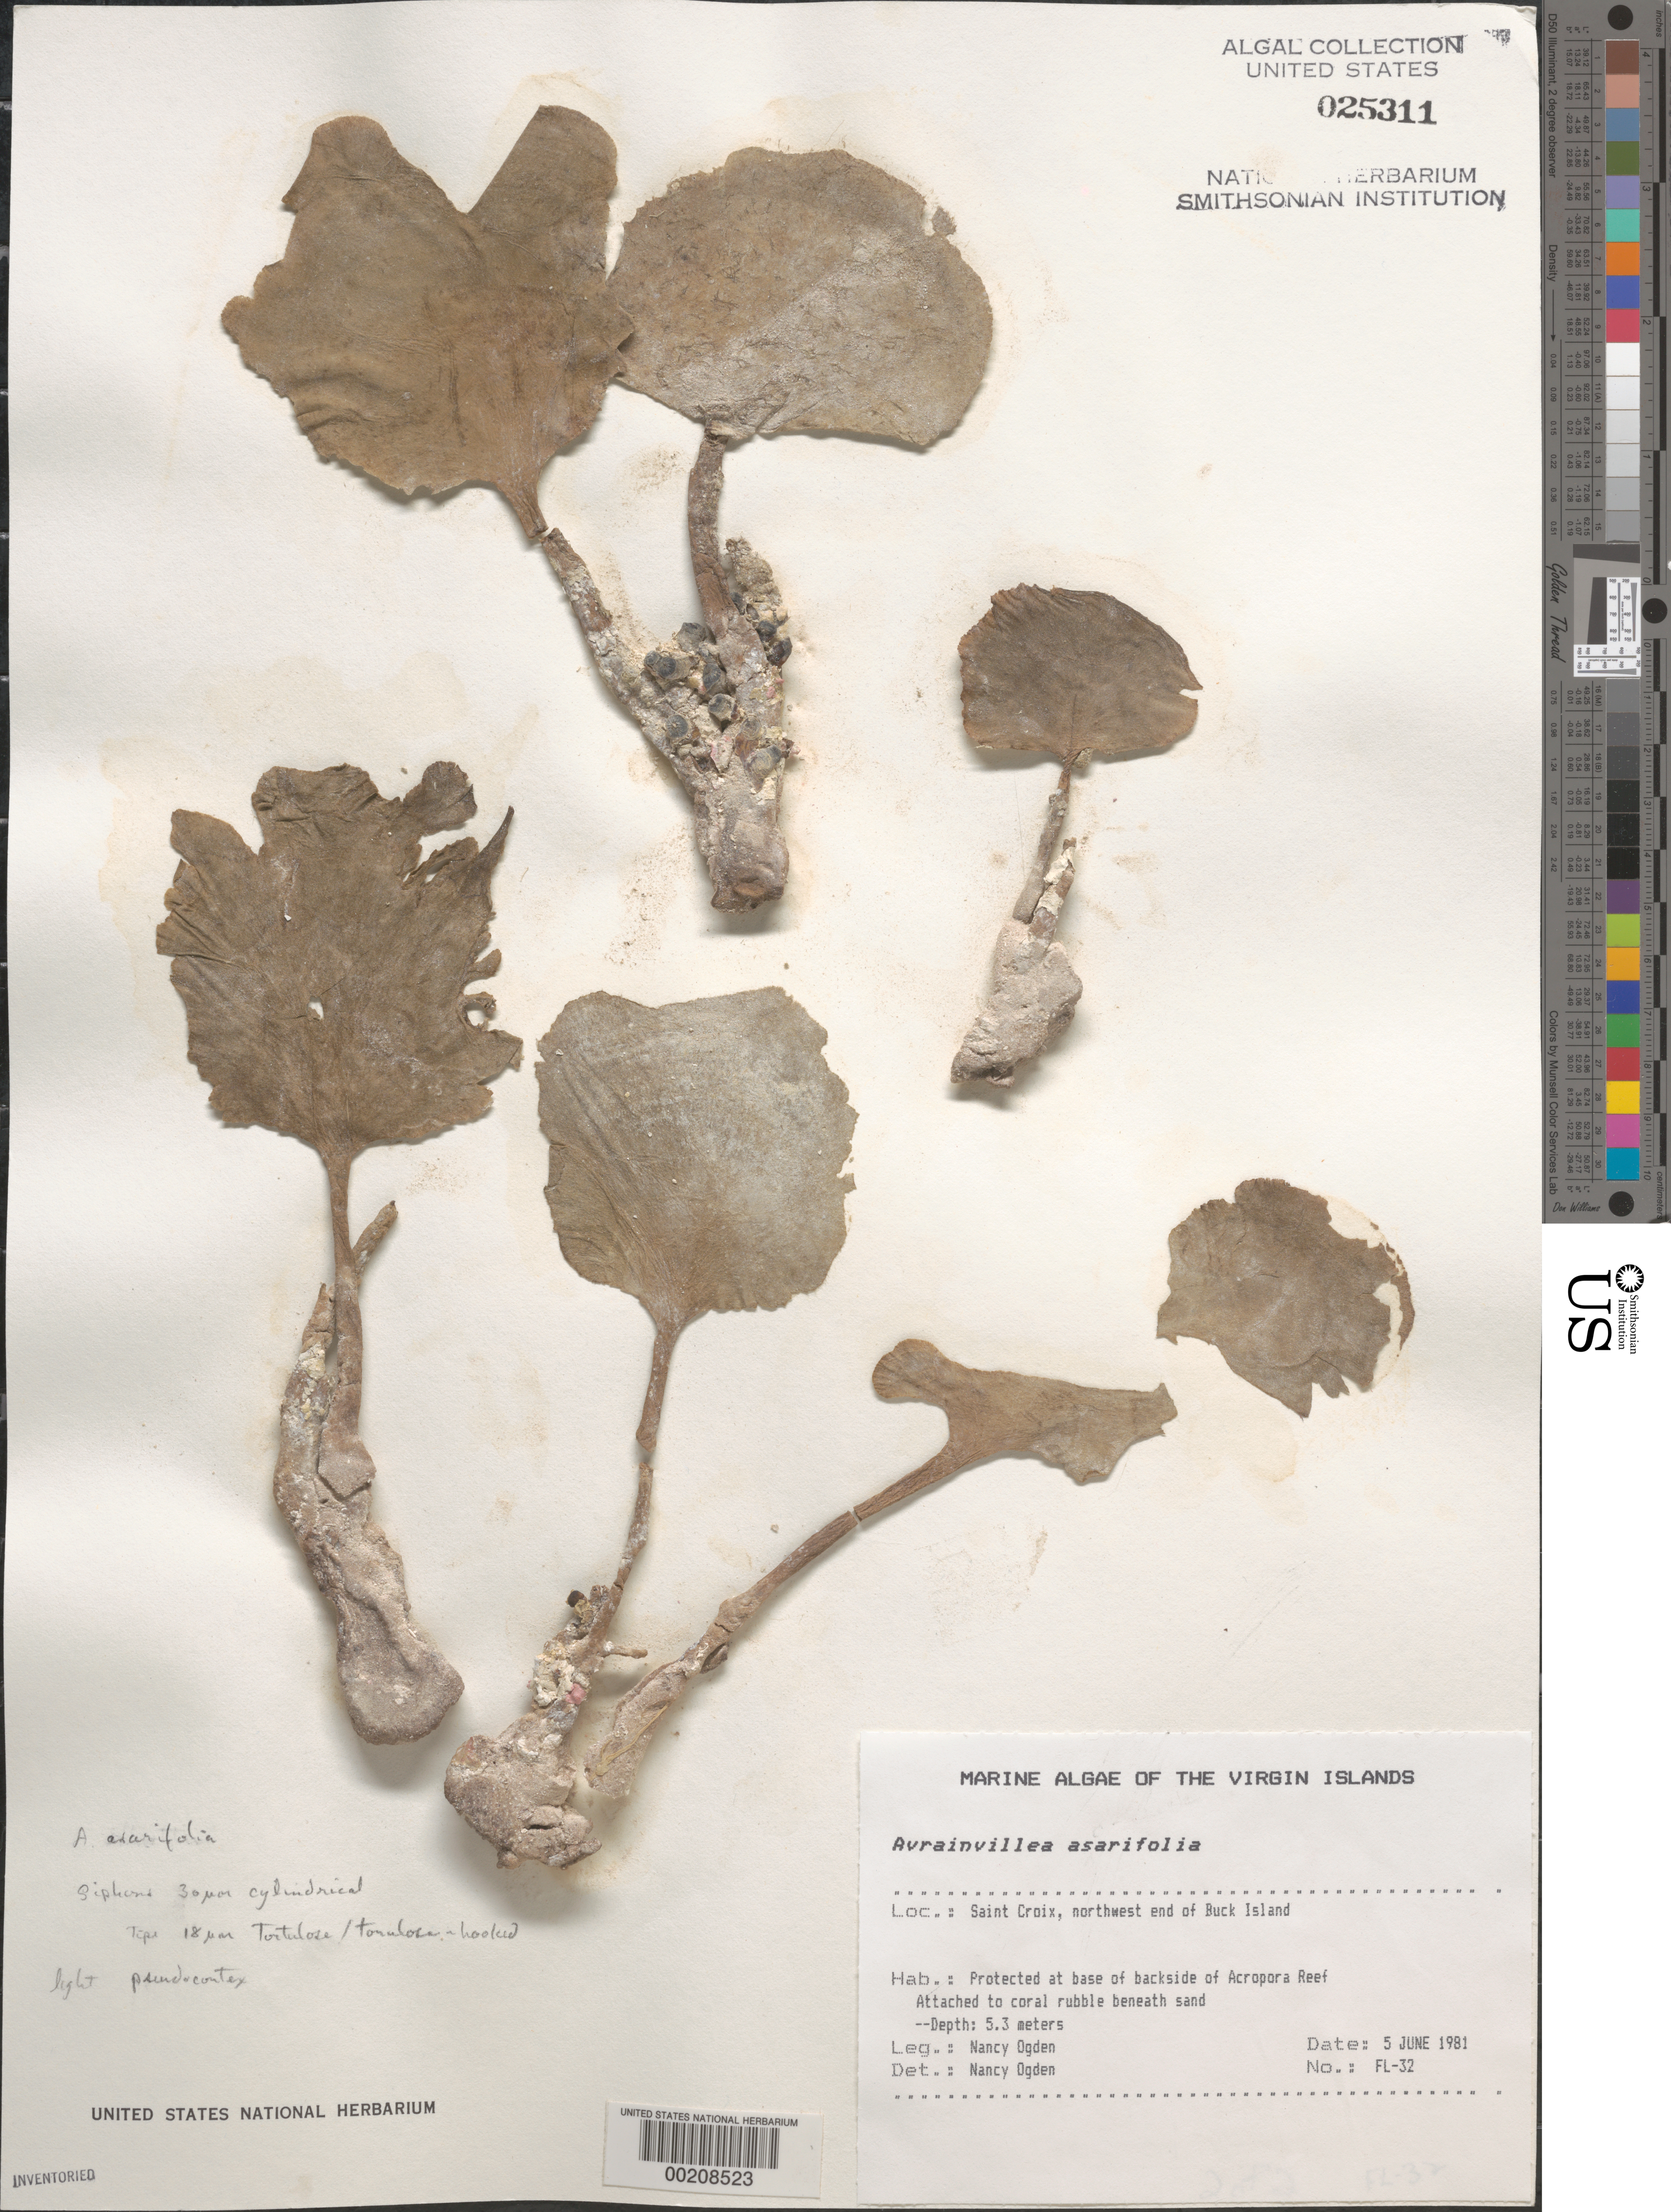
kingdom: Plantae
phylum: Chlorophyta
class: Ulvophyceae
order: Bryopsidales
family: Dichotomosiphonaceae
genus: Avrainvillea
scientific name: Avrainvillea asarifolia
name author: Børgesen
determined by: Ogden, N. B.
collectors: N. Ogden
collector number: Fl-32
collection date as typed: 05 Jun 1981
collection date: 1981-06-05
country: U.S. Virgin Islands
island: St. Croix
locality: Buck Island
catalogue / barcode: US 25311